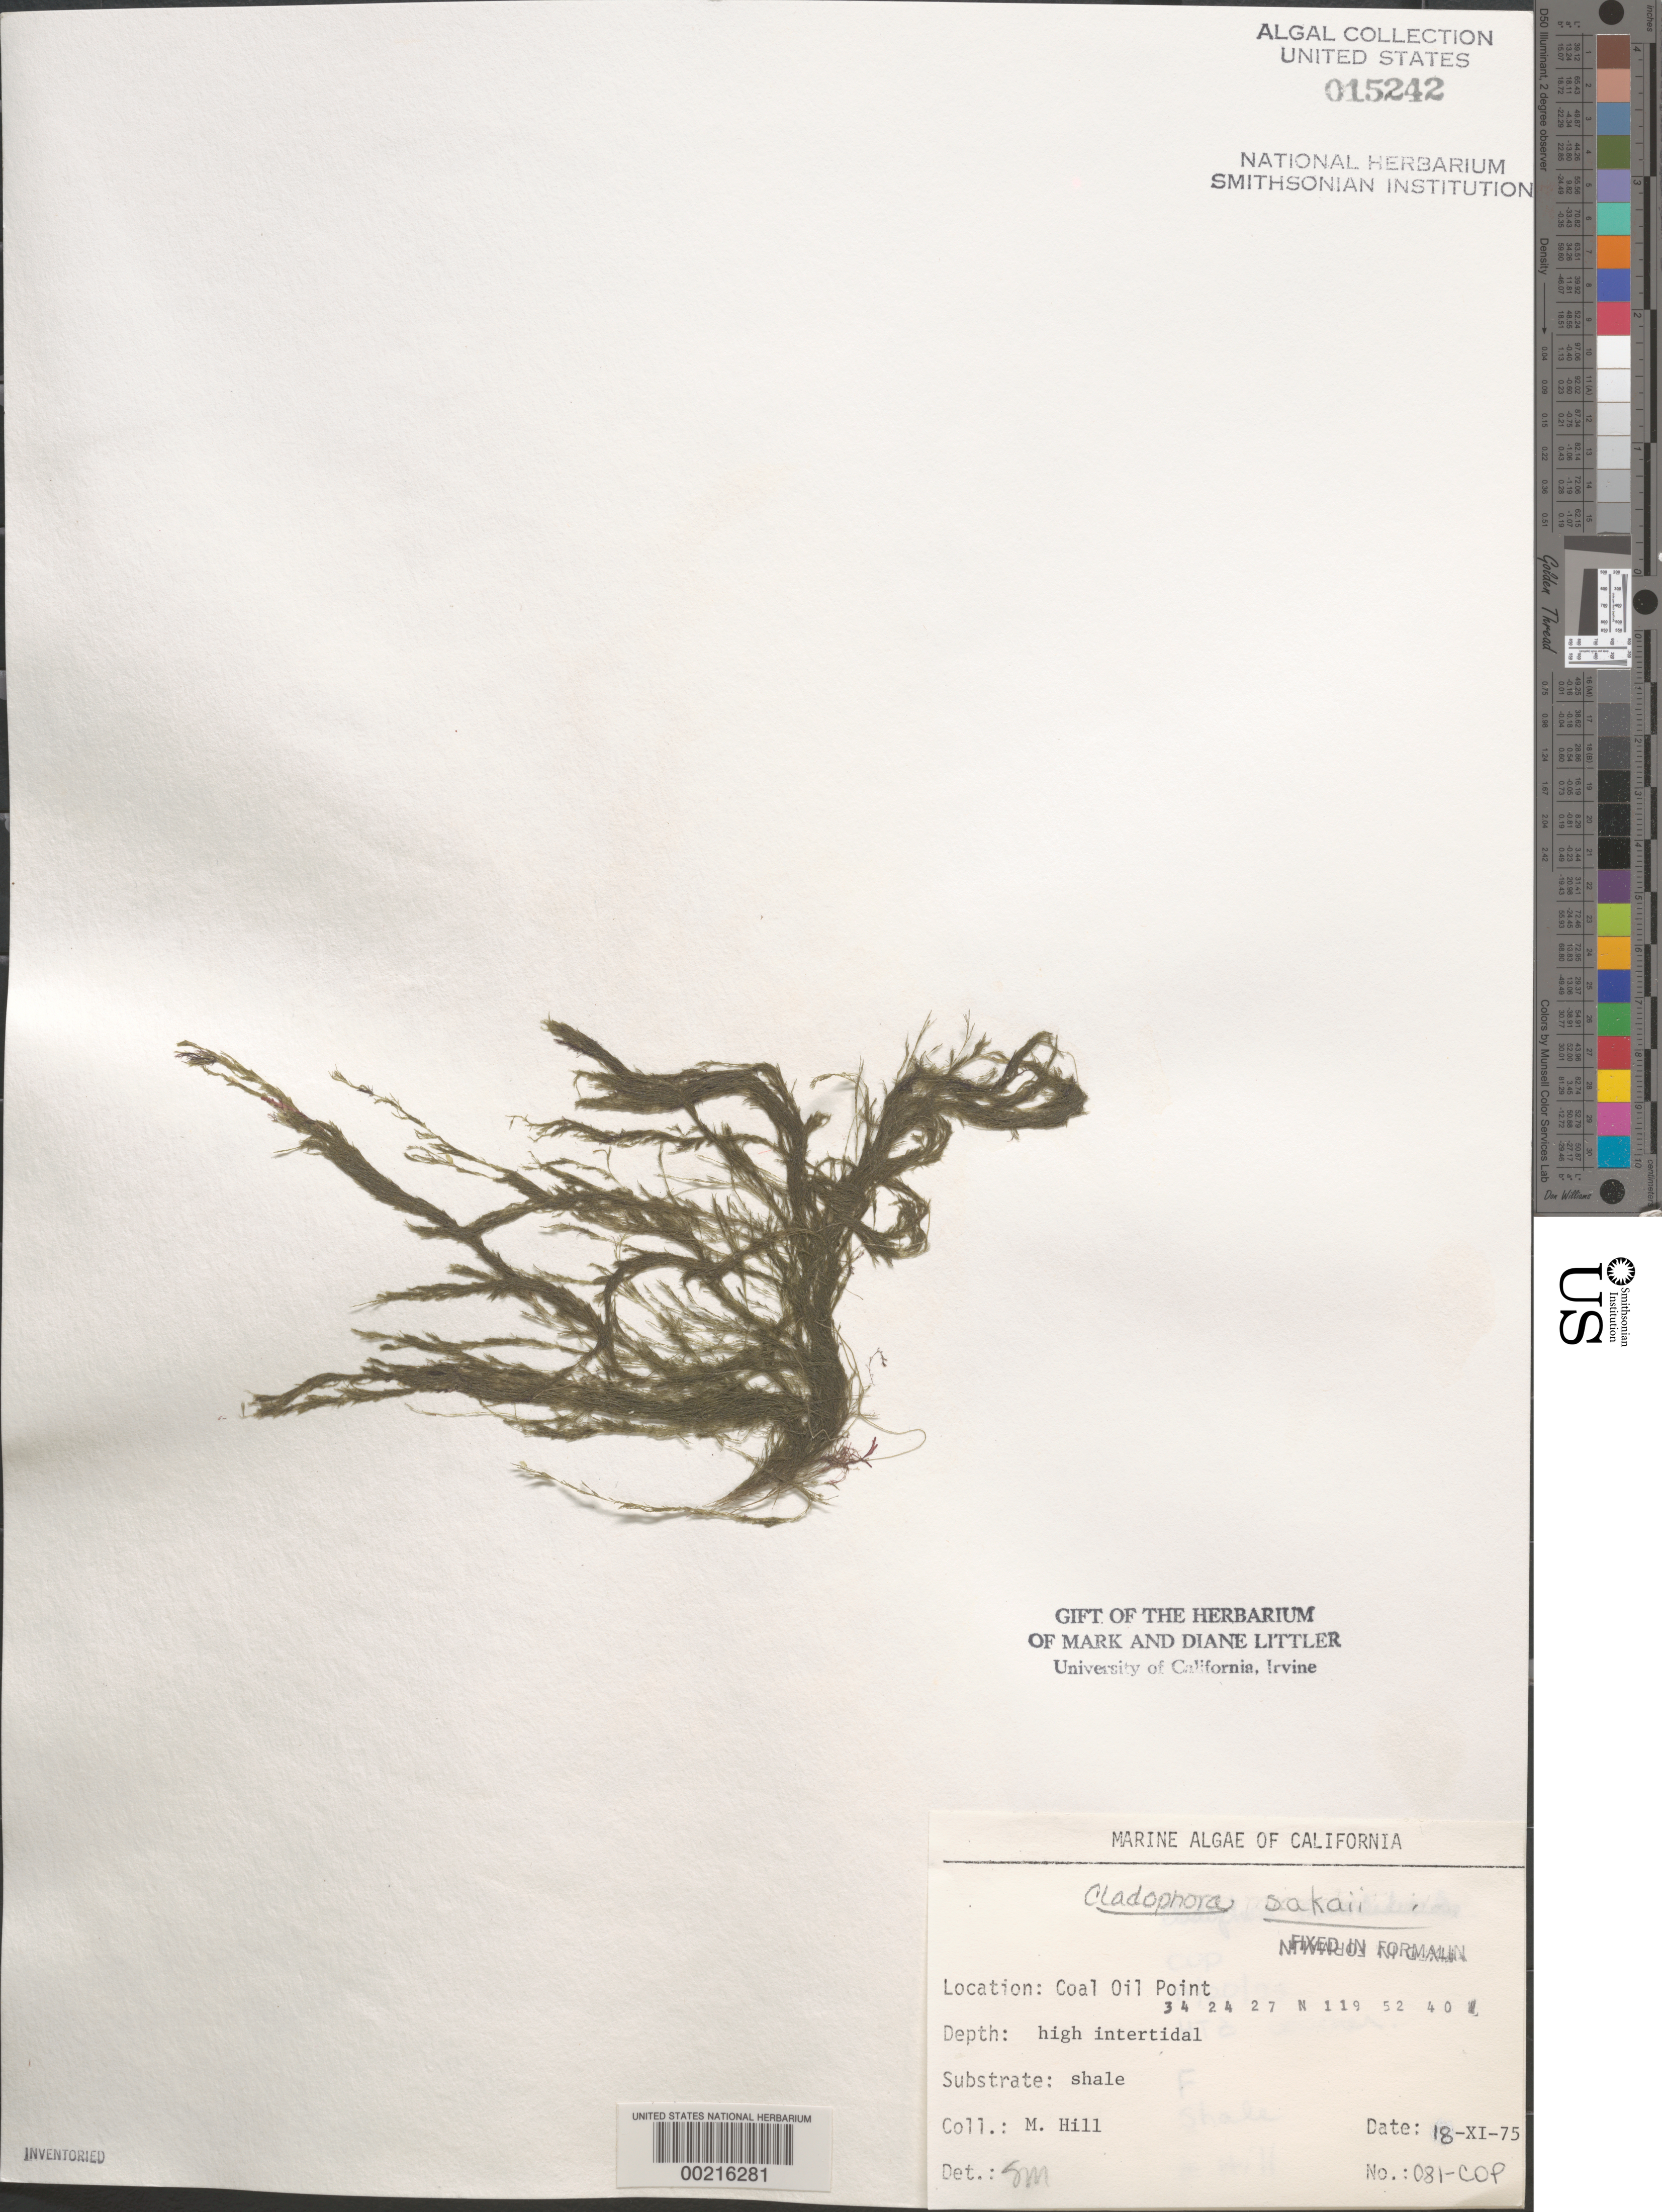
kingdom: Plantae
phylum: Chlorophyta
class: Ulvophyceae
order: Cladophorales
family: Cladophoraceae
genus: Lychaete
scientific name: Lychaete sakaii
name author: (I.A. Abbott) M.J. Wynne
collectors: M. Hill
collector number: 081-cop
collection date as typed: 18 Nov 1975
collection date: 1975-11-18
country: United States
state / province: California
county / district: Santa Barbara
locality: Coal Oil Point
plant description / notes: BLM-SOCALBIGHT Rocky Intertidal Survey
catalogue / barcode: US 15242